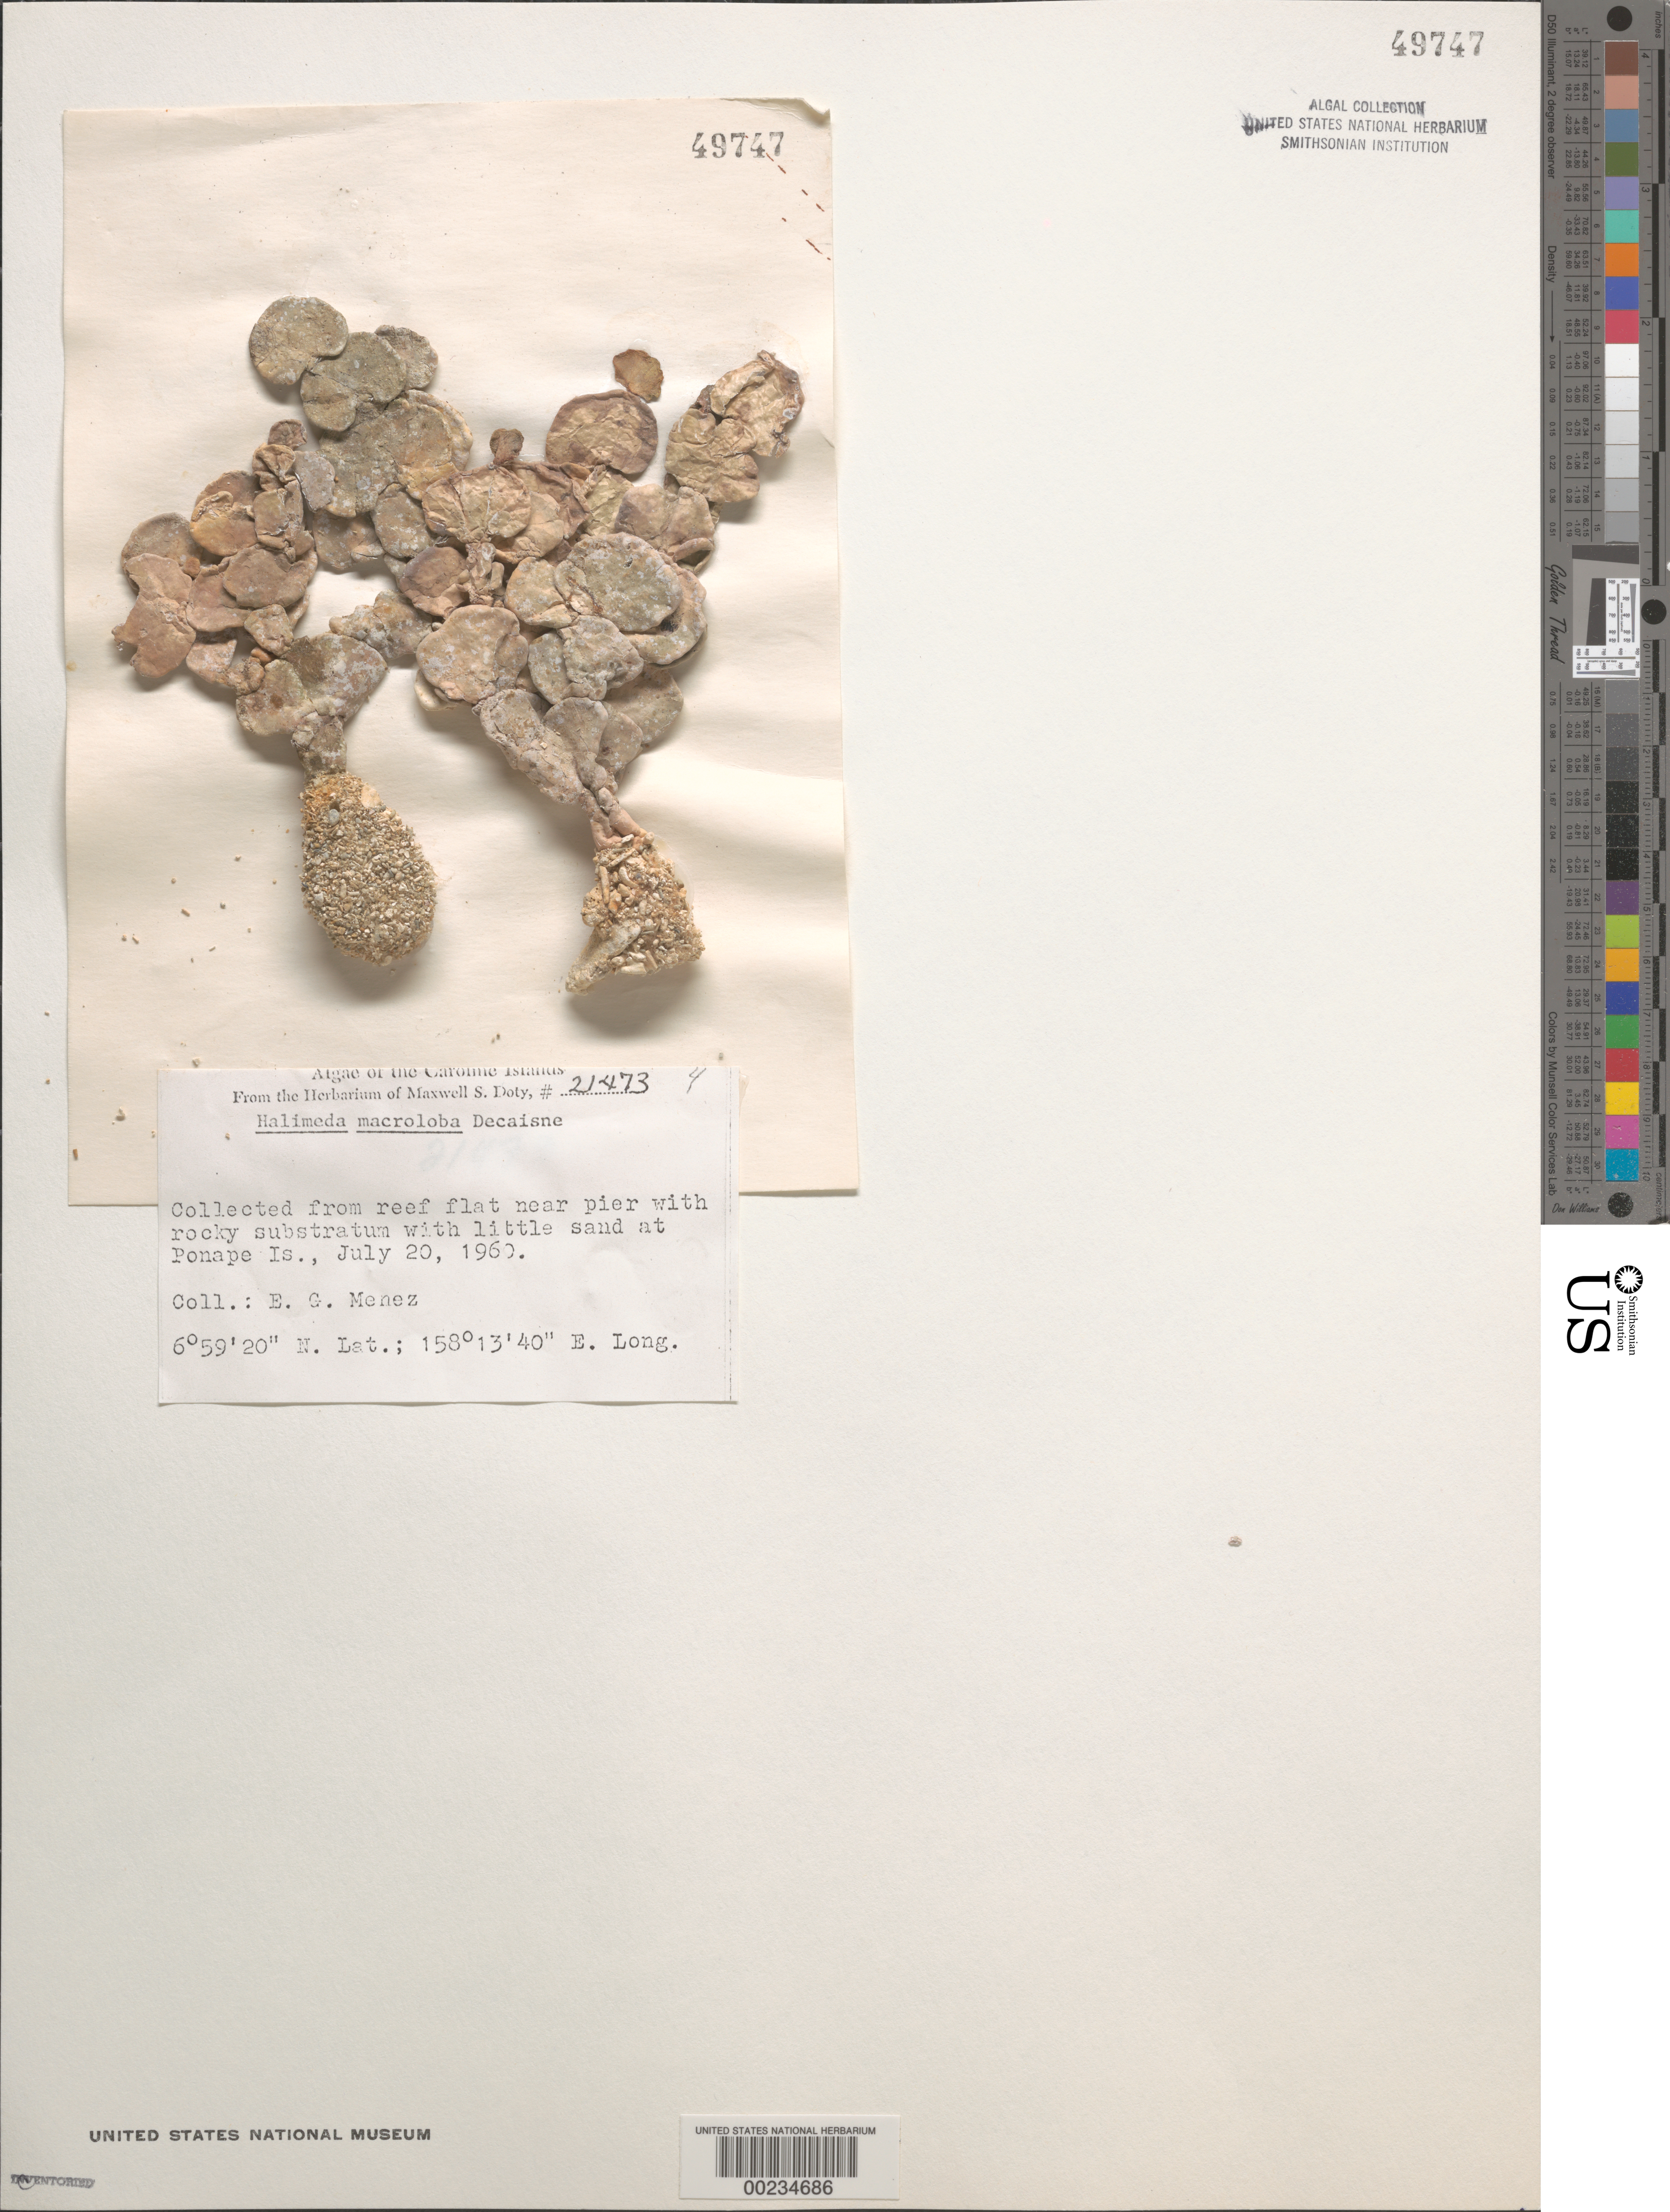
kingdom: Plantae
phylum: Chlorophyta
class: Ulvophyceae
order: Bryopsidales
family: Halimedaceae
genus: Halimeda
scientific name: Halimeda macroloba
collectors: Meñez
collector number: MSD 21473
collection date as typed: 20 Jul 1960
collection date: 1960-07-20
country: Micronesia, Federated States of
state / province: Pohnpei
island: Pohnpei [Ponape]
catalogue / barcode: US 49747